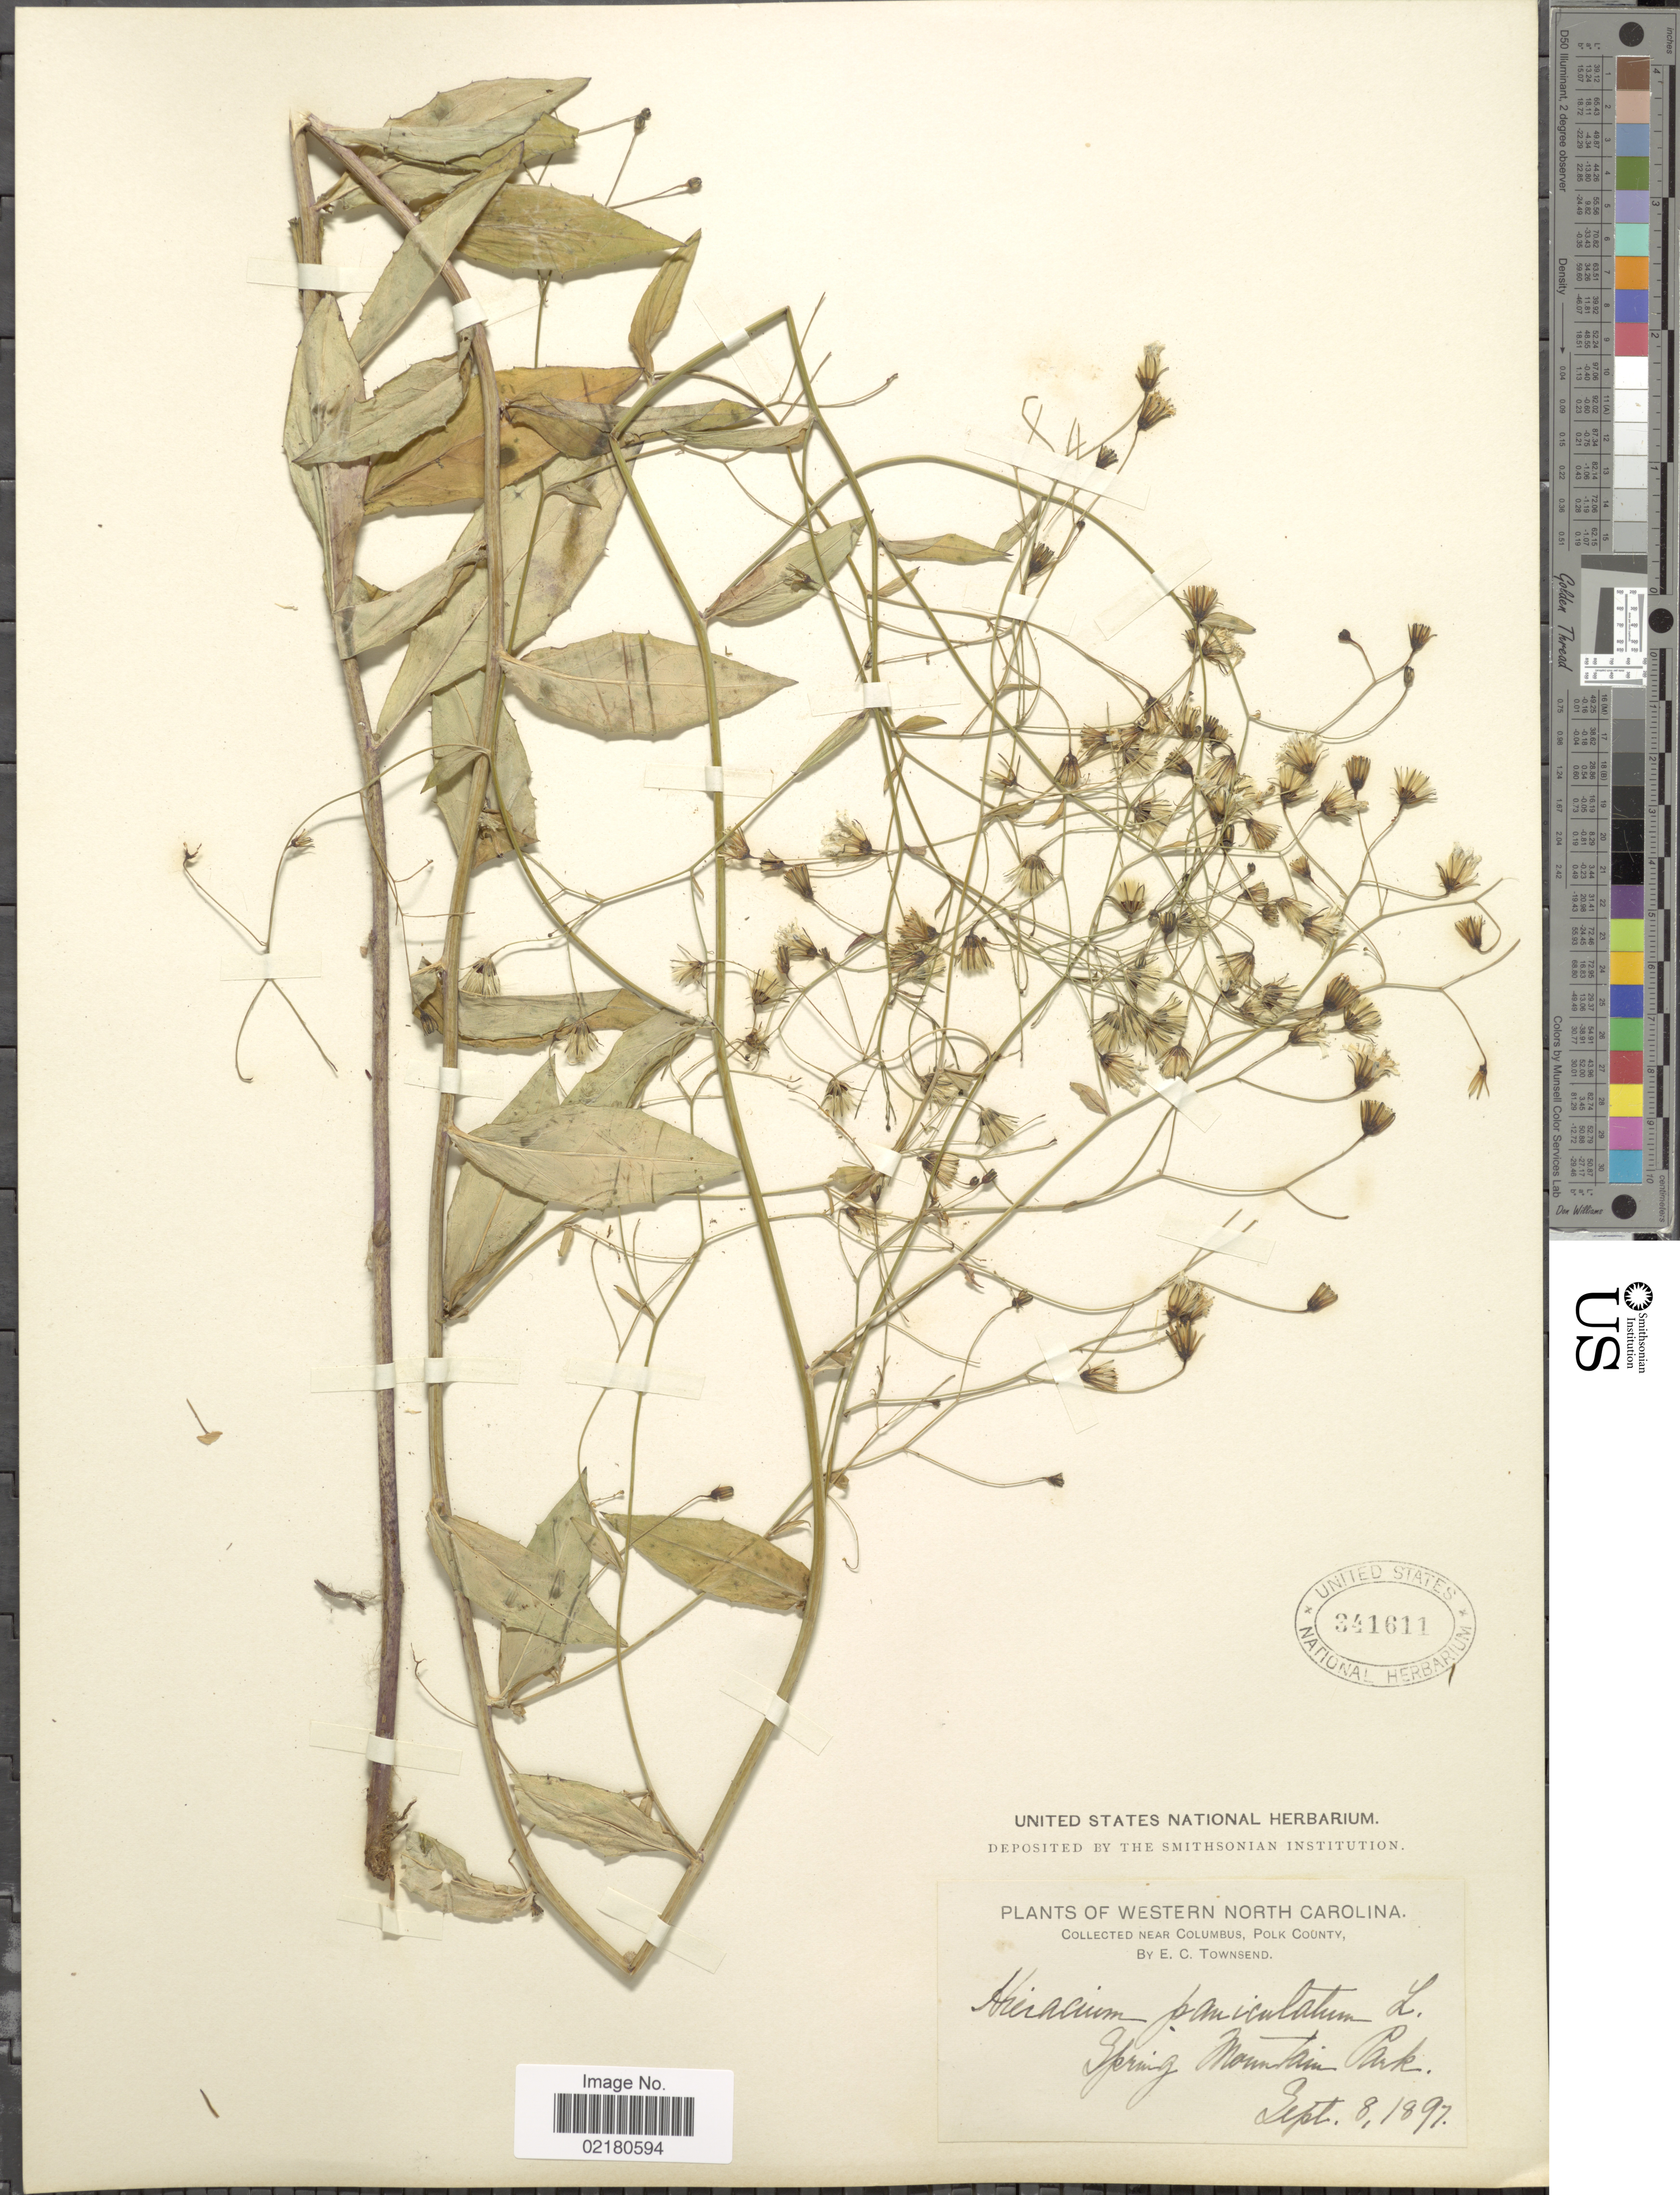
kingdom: Plantae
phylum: Tracheophyta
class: Magnoliopsida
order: Asterales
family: Asteraceae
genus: Hieracium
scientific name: Hieracium paniculatum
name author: L.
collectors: E. C. Townsend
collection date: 1897-09-08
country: United States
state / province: North Carolina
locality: Western North Carolina: Spring Mountain Park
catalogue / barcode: US 341611